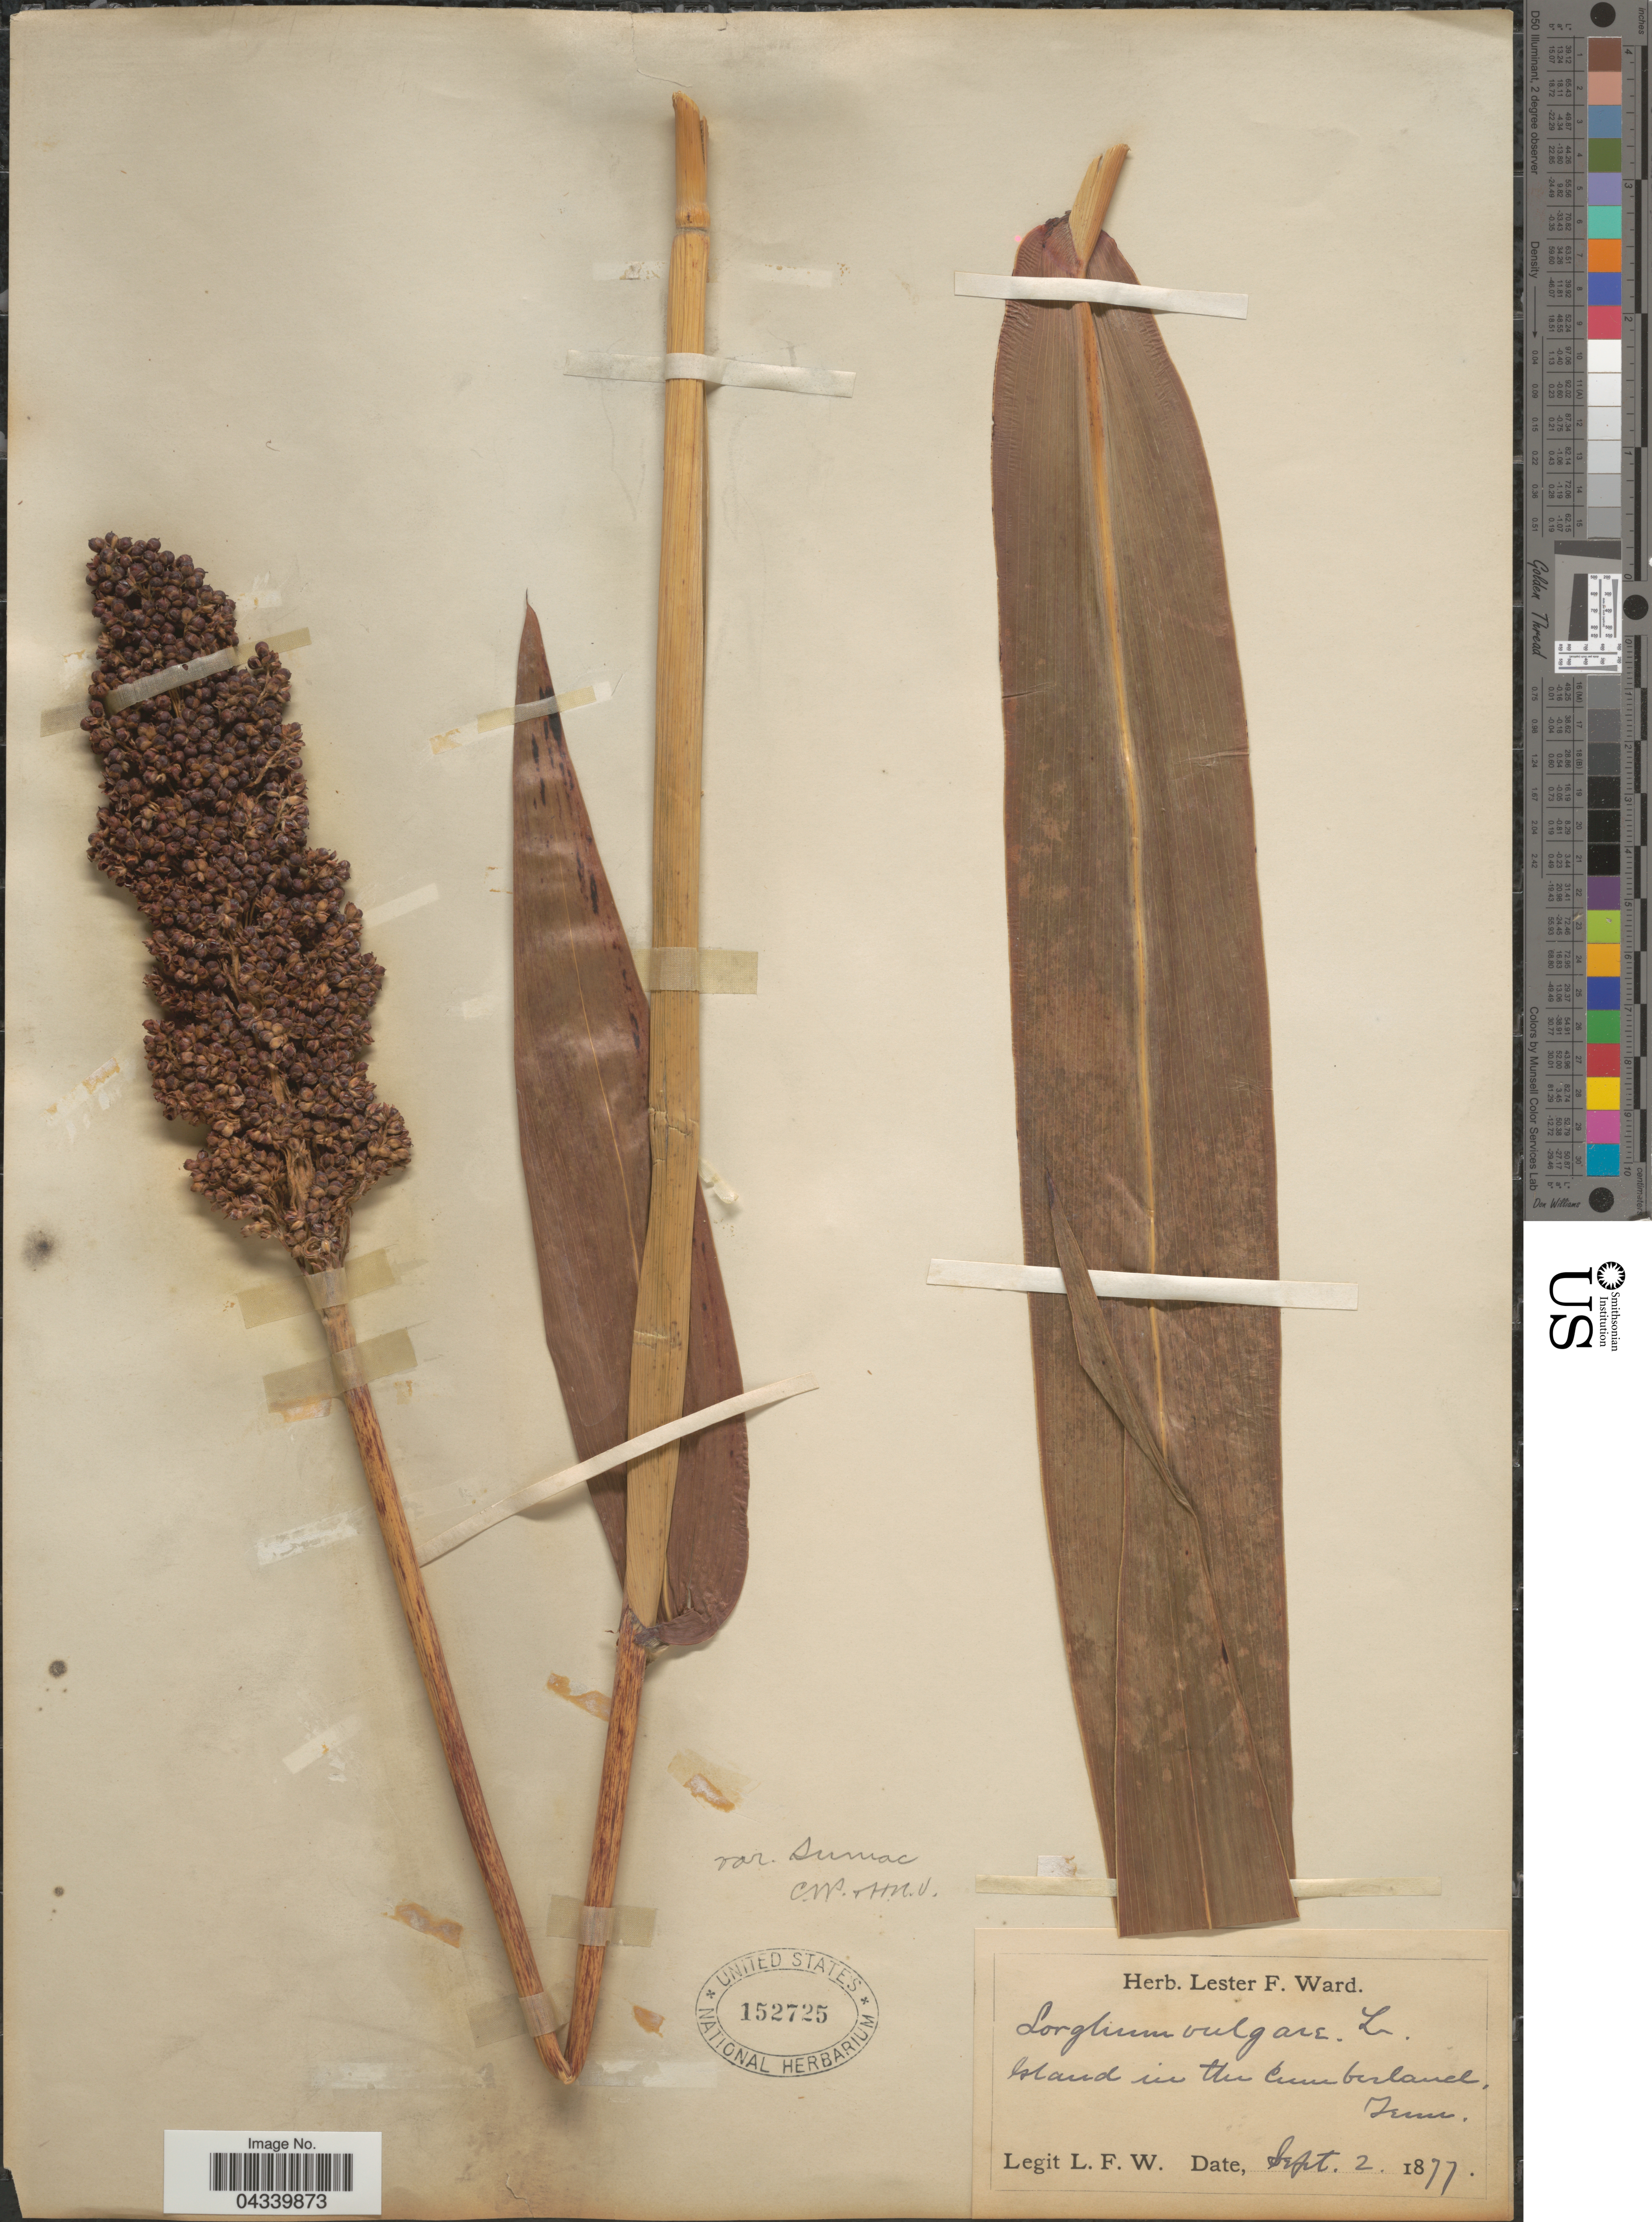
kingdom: Plantae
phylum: Tracheophyta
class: Liliopsida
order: Poales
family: Poaceae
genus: Sorghum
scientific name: Sorghum bicolor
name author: (L.) Moench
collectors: L. F. Ward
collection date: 1877-09-02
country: United States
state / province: Tennessee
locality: Island in the Cumberland.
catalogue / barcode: US 152725